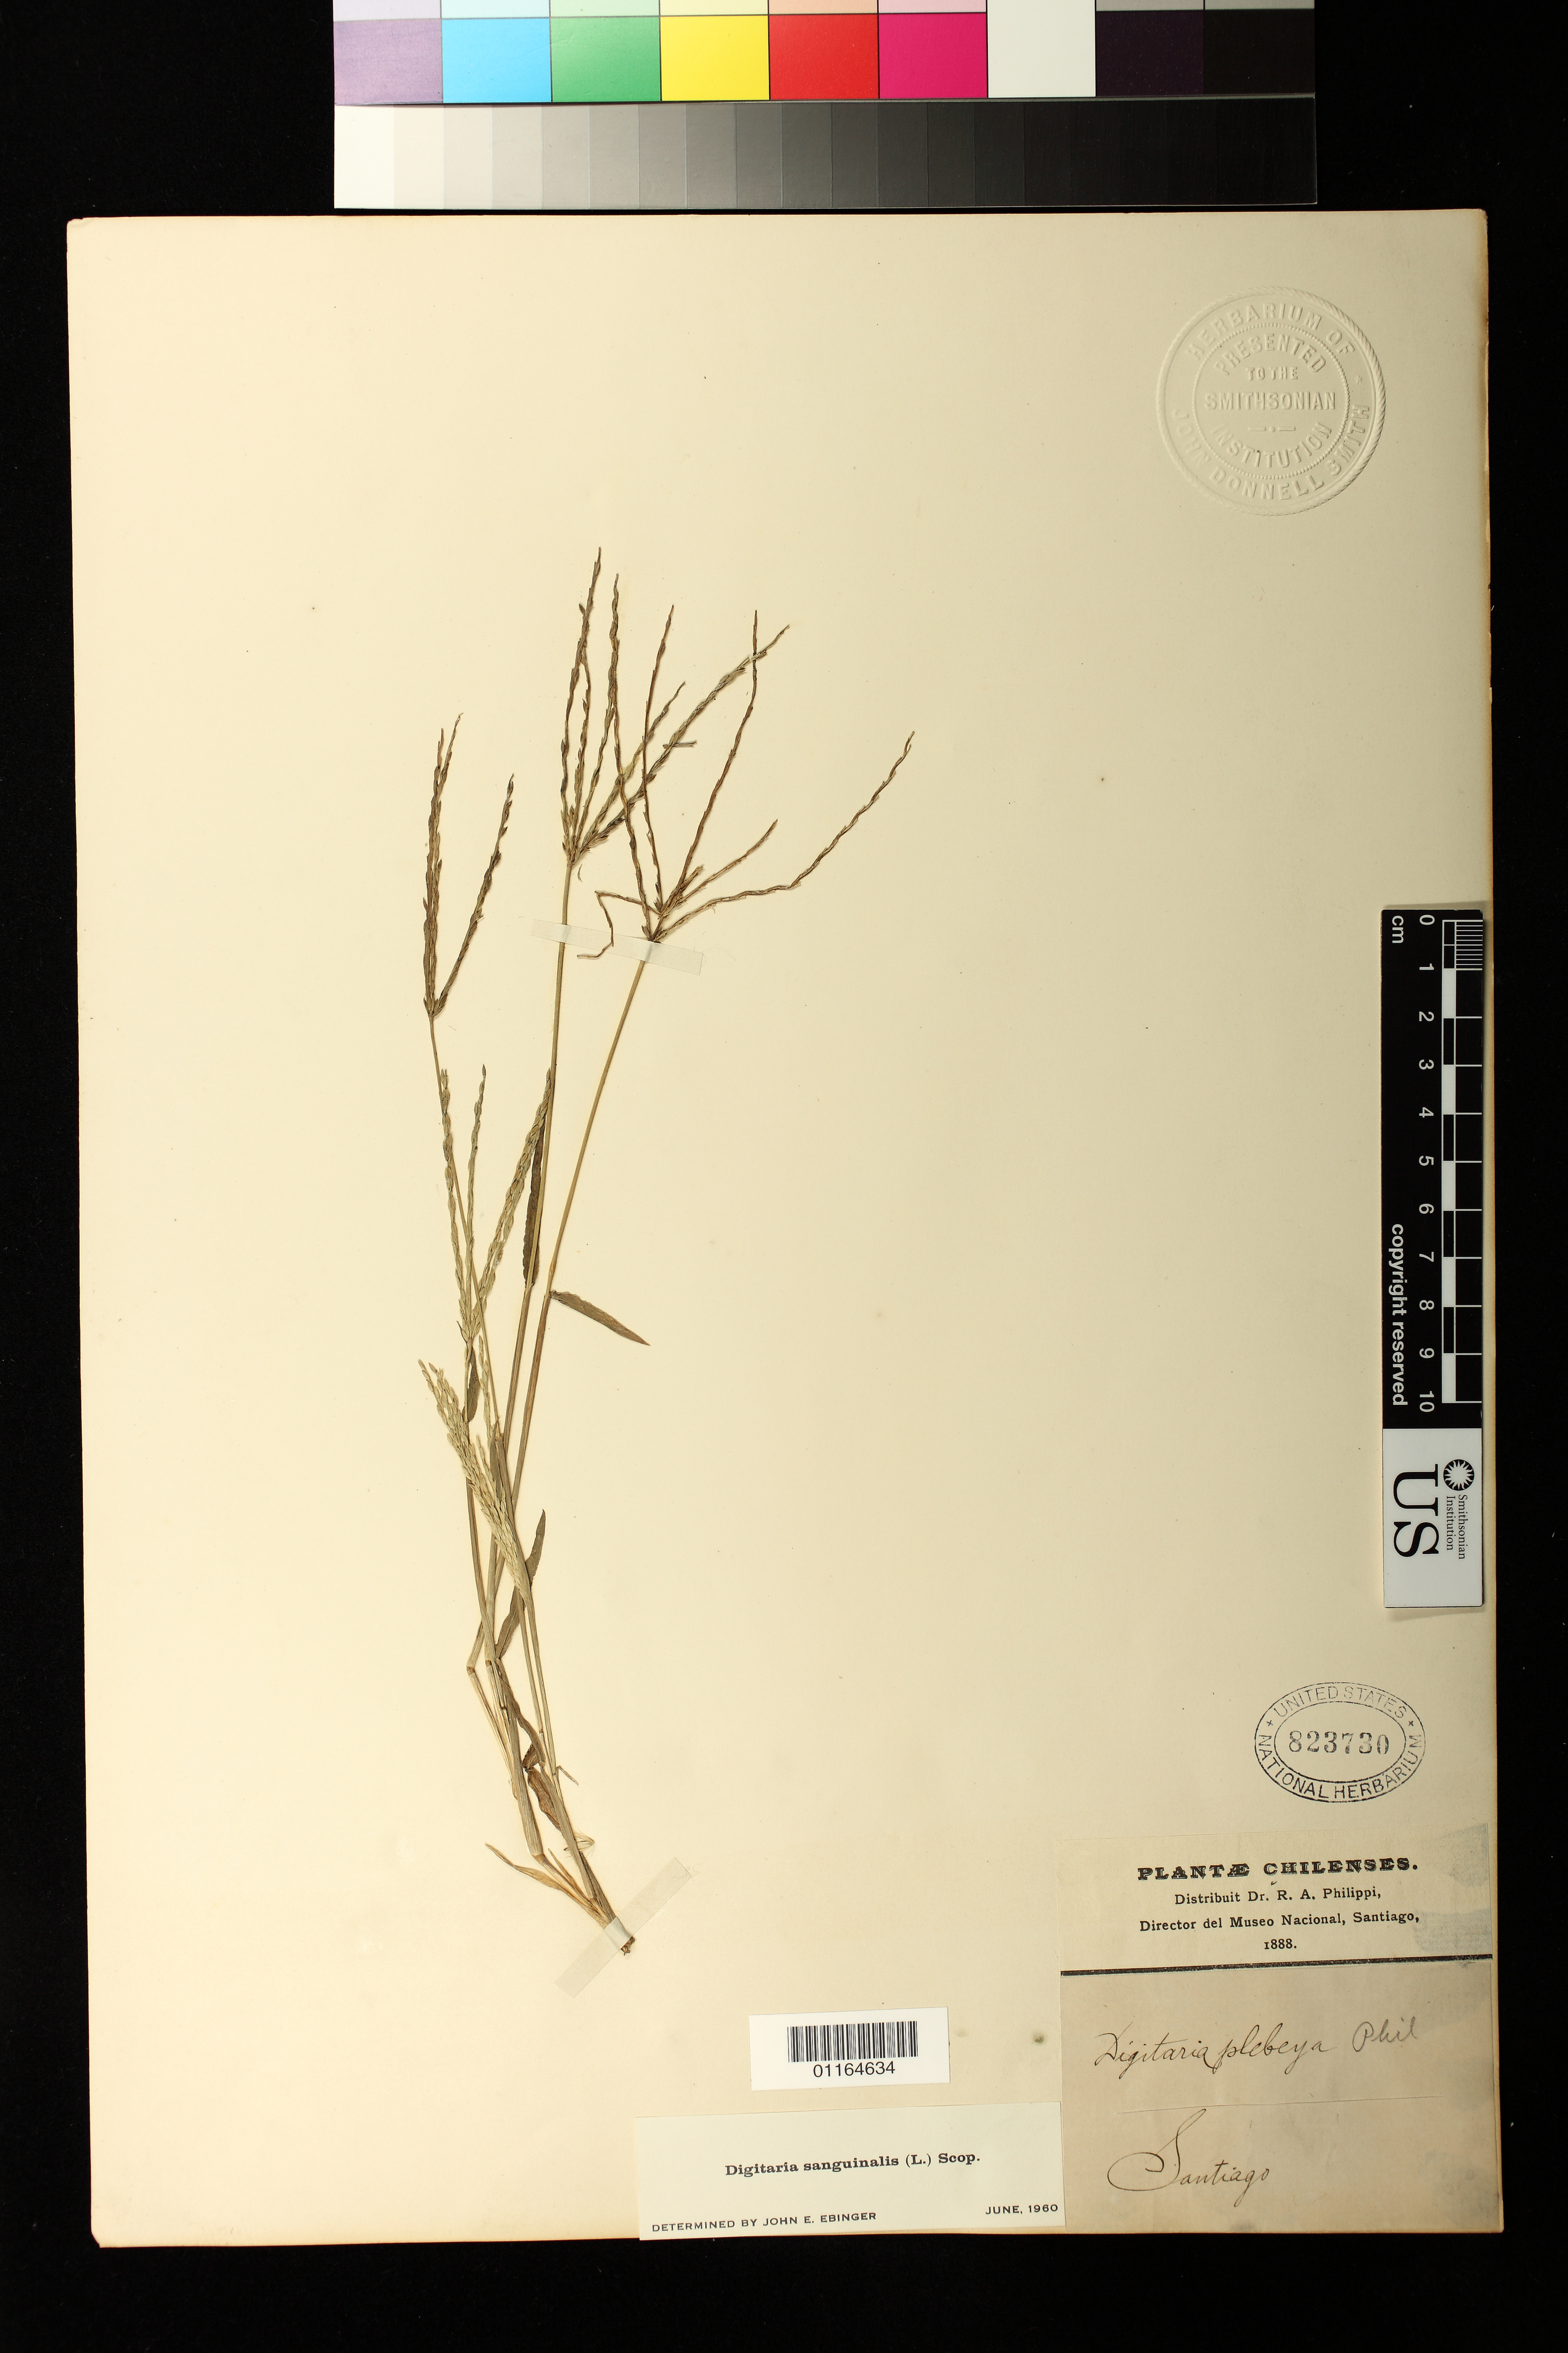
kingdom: Plantae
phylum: Tracheophyta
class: Liliopsida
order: Poales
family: Poaceae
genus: Digitaria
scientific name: Digitaria plebeia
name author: Phil.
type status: Possible Type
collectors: R. A. Philippi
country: Chile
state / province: Región Metropolitana (RM)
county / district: Santiago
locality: Santiago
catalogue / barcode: US 1164634